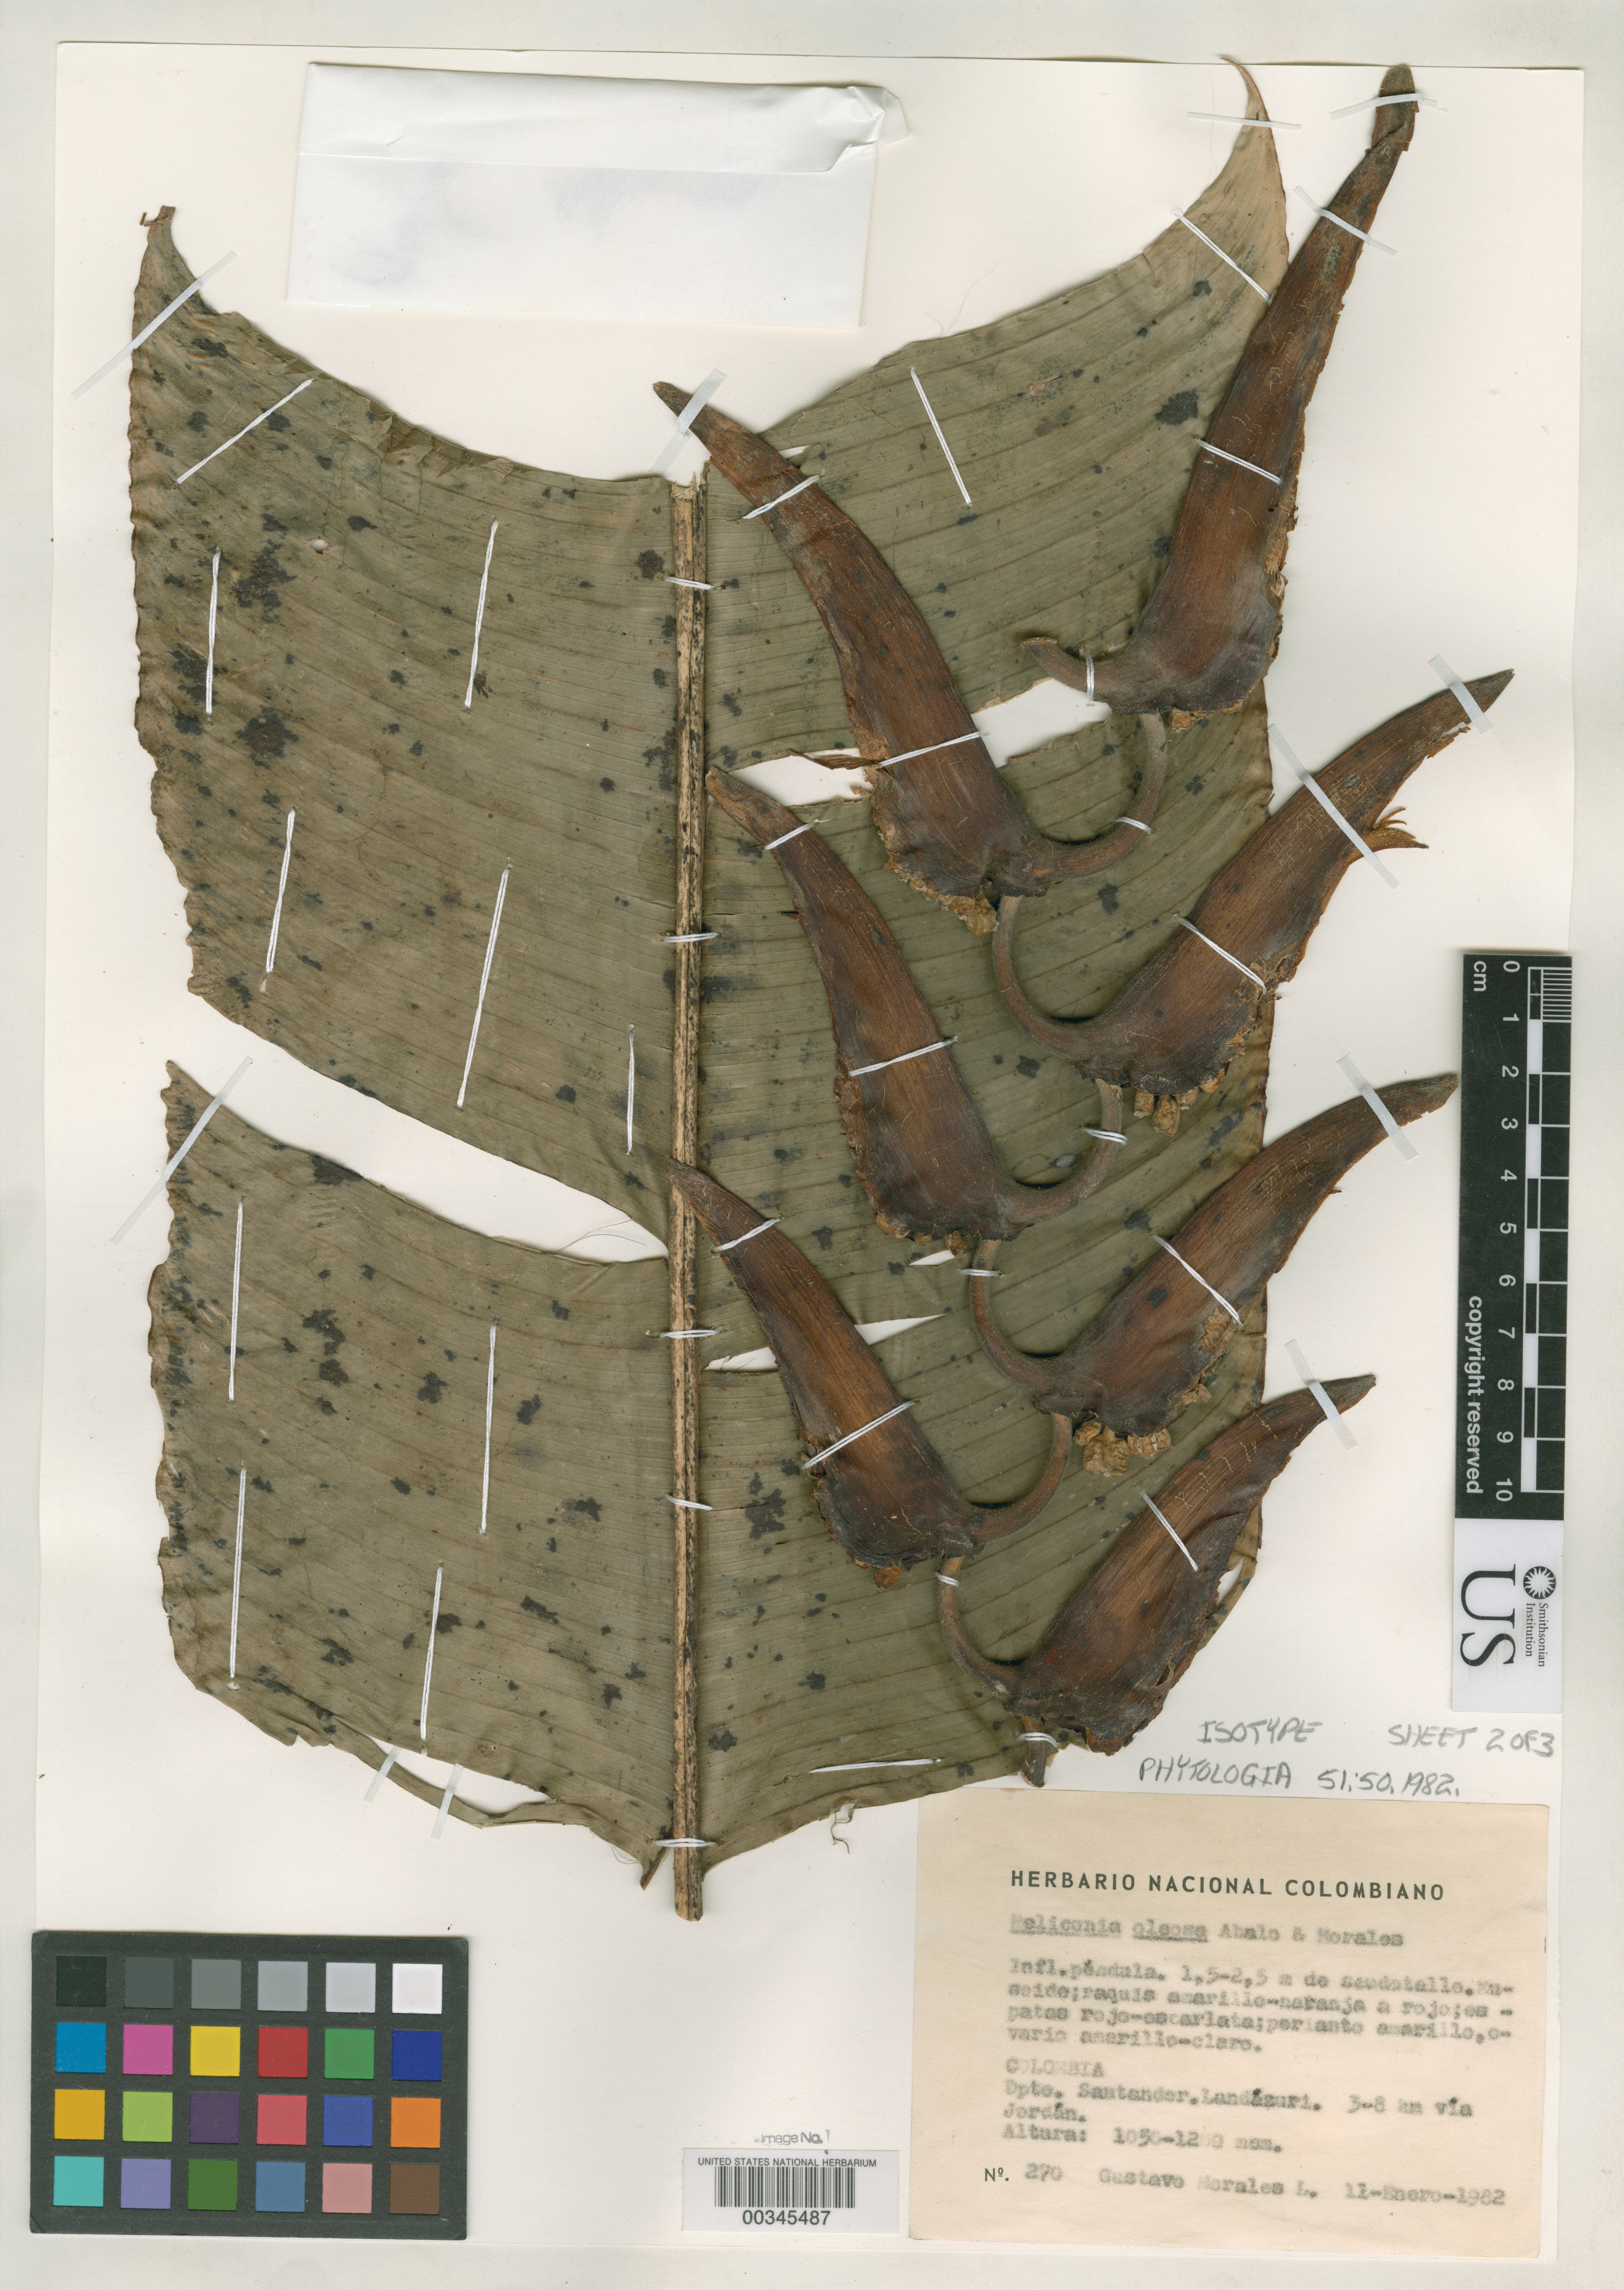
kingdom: Plantae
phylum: Tracheophyta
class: Liliopsida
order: Zingiberales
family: Heliconiaceae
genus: Heliconia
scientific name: Heliconia oleosa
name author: Abalo & G. Morales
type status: Isotype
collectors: G. Morales L.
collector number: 270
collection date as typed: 11 Jan 1982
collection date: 1982-01-11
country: Colombia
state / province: Santander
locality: Landazuri, 3-8 km via Jordan.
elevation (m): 1050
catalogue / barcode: US 3195380